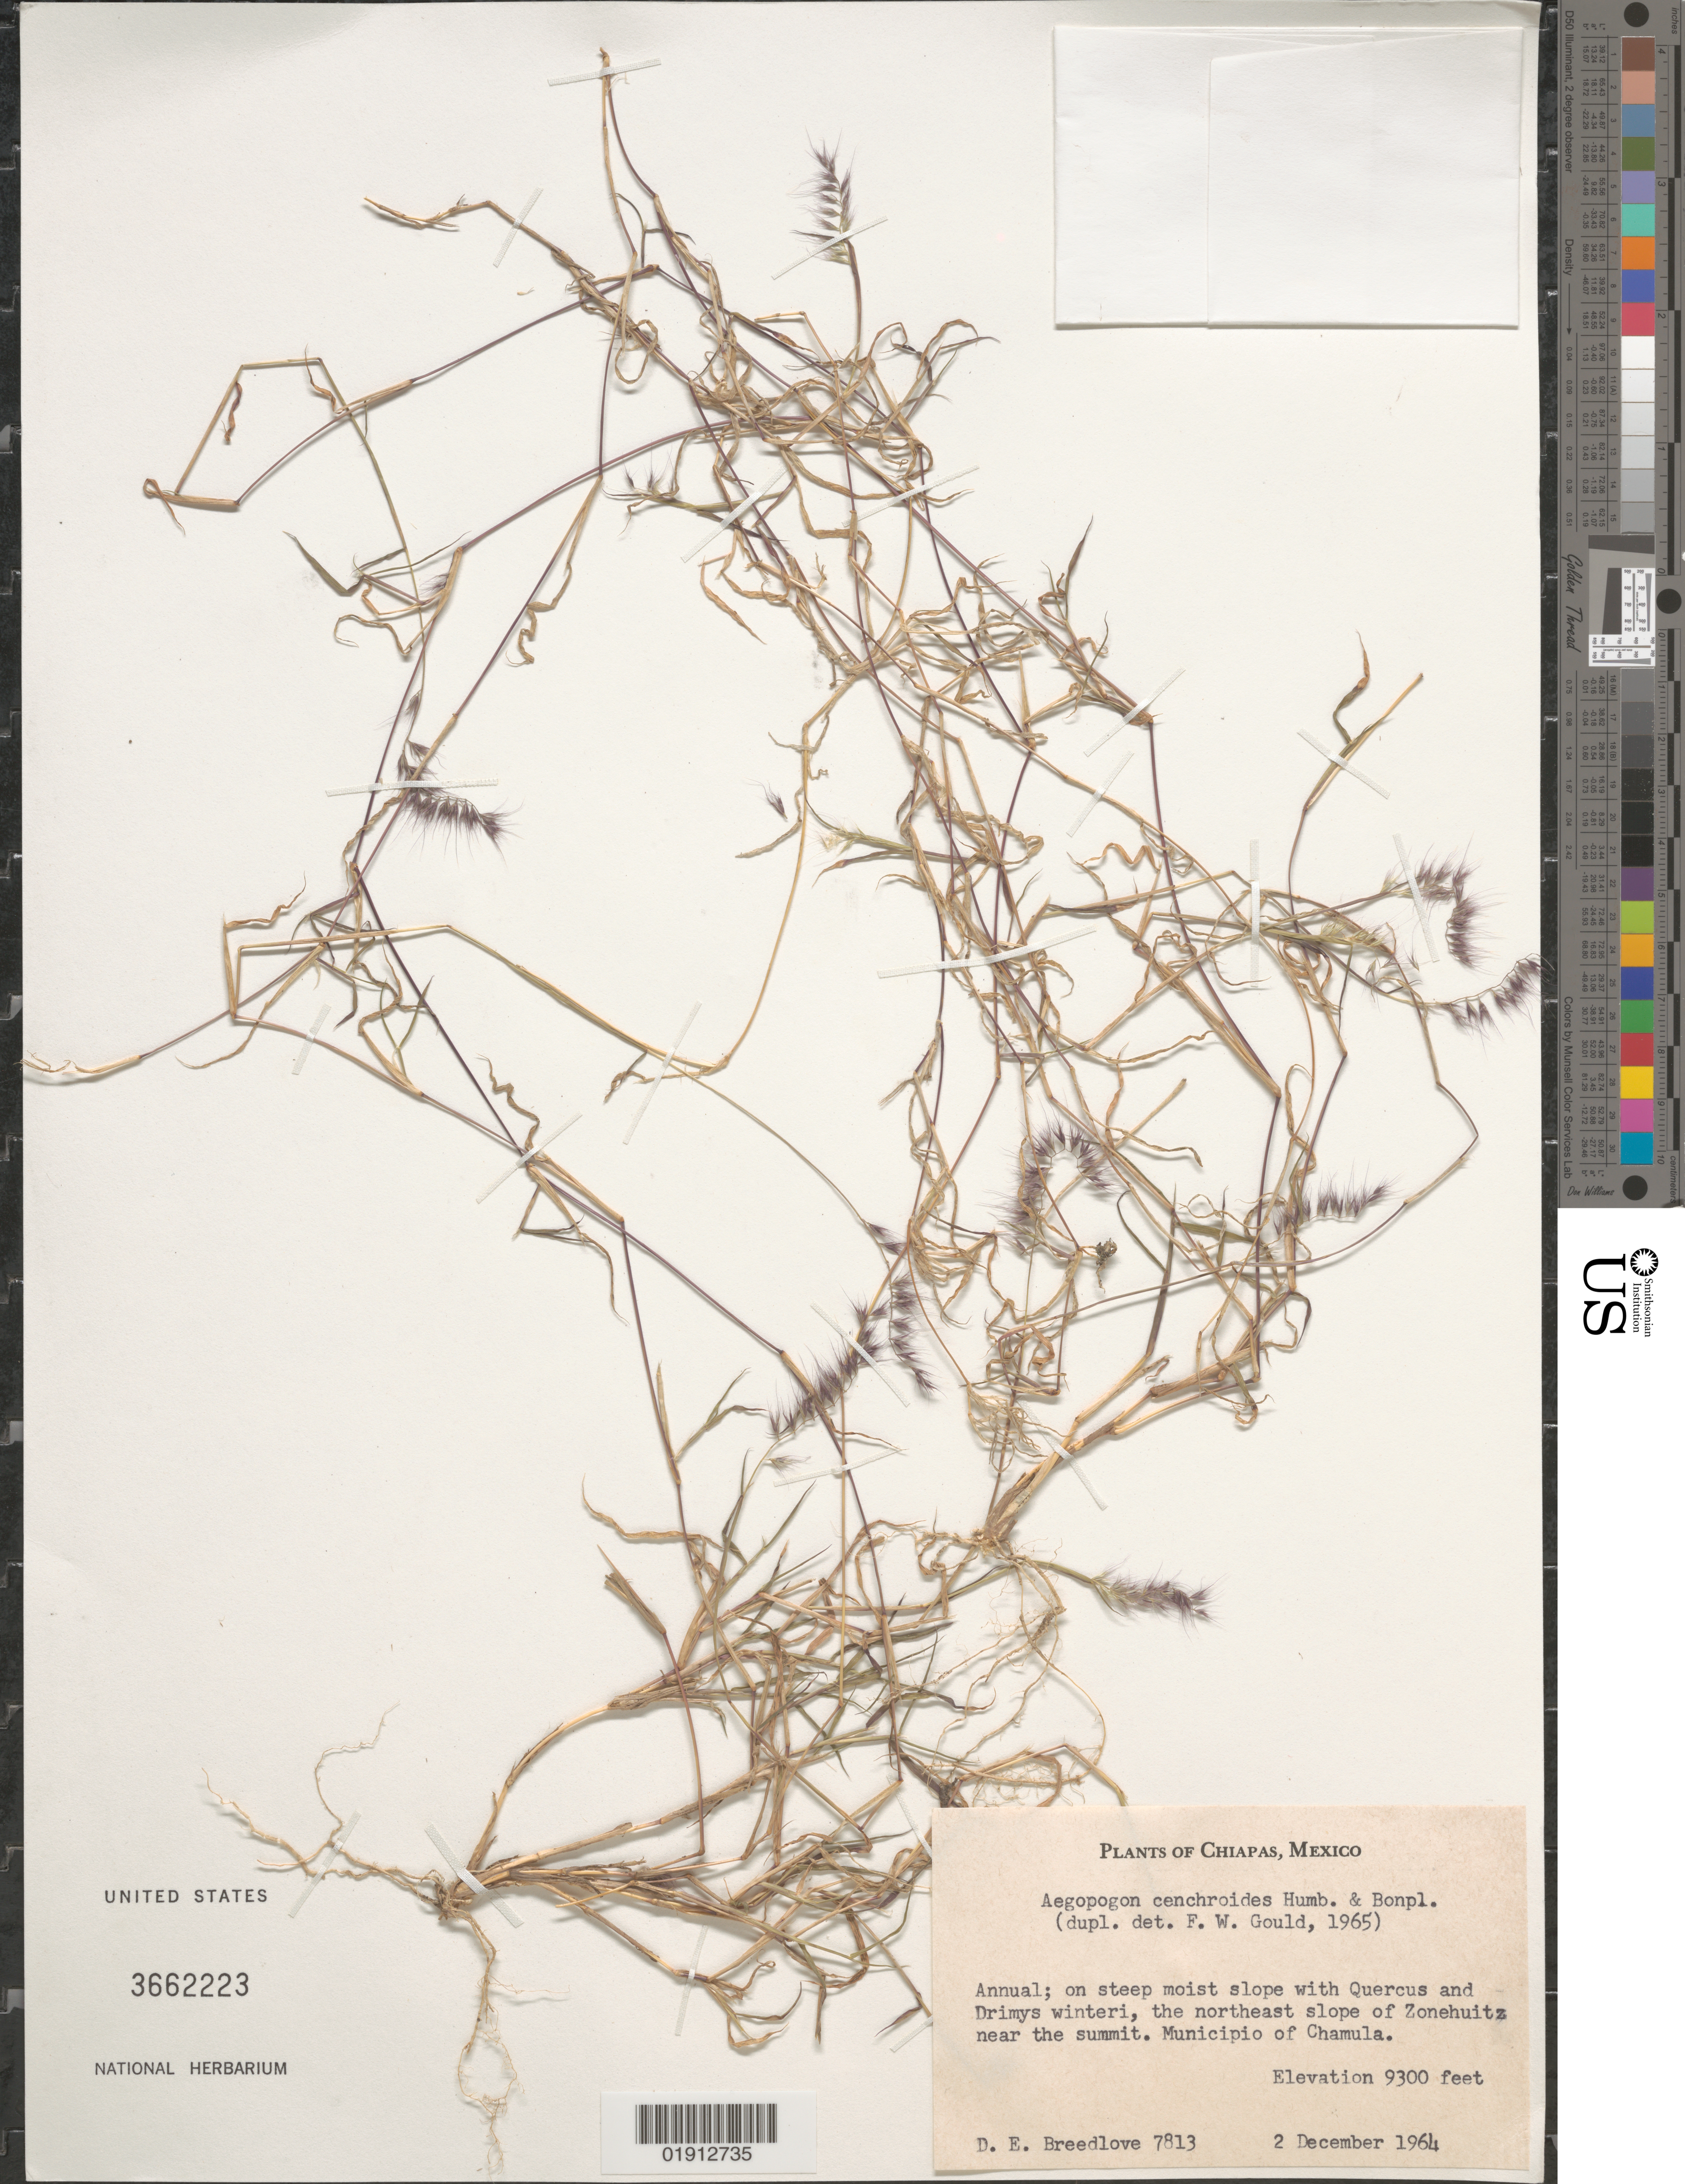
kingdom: Plantae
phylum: Tracheophyta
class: Liliopsida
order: Poales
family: Poaceae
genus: Aegopogon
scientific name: Aegopogon cenchroides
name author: Humb. & Bonpl. ex Willd.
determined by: Gould, F. W.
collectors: D. E. Breedlove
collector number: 7813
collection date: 1964-12-02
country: Mexico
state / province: Chiapas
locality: The NE slope of Zontehuitz near the summit. Municipio of Chamula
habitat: On steep moist slope with Quercus and Drimys winteri.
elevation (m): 2835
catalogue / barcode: US 3662223